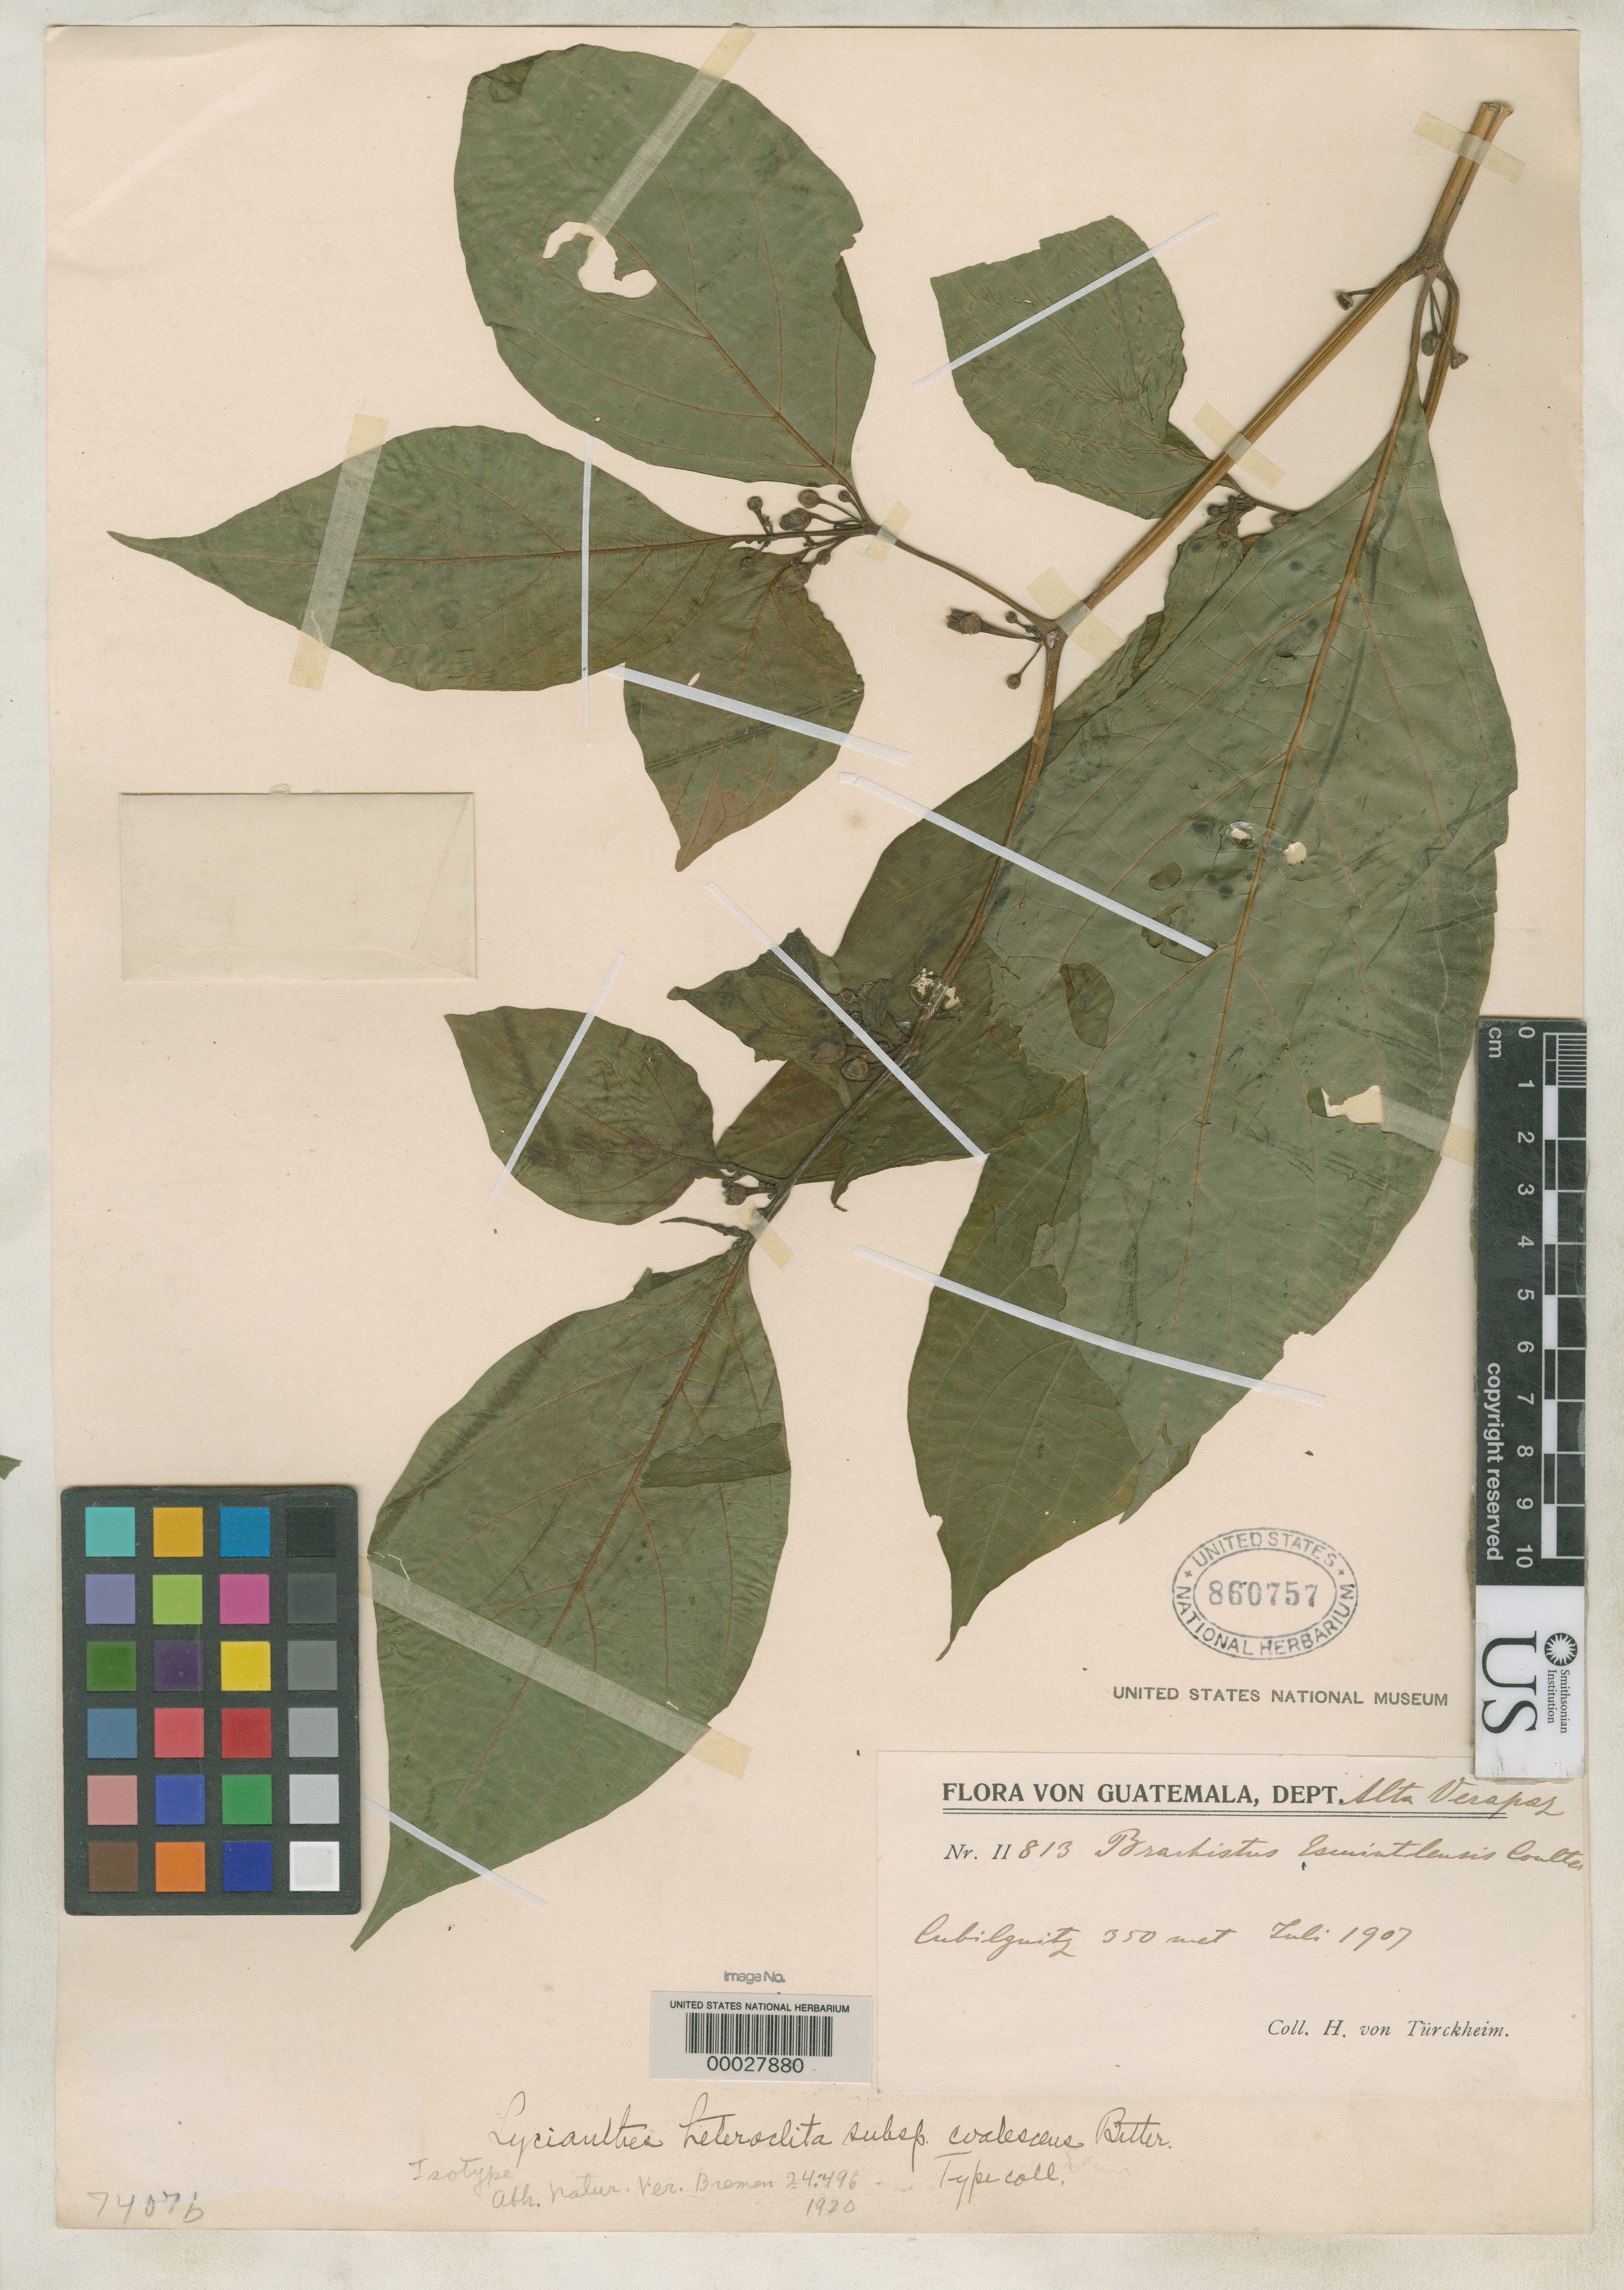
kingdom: Plantae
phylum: Tracheophyta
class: Magnoliopsida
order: Solanales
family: Solanaceae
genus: Lycianthes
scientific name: Lycianthes heteroclita subsp. coalescens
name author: Bitter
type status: Isotype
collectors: H. von Türckheim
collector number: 11813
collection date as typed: Jul 1907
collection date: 1907-07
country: Guatemala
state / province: Alta Verapaz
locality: Cubilquitz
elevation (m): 350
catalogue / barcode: US 860757